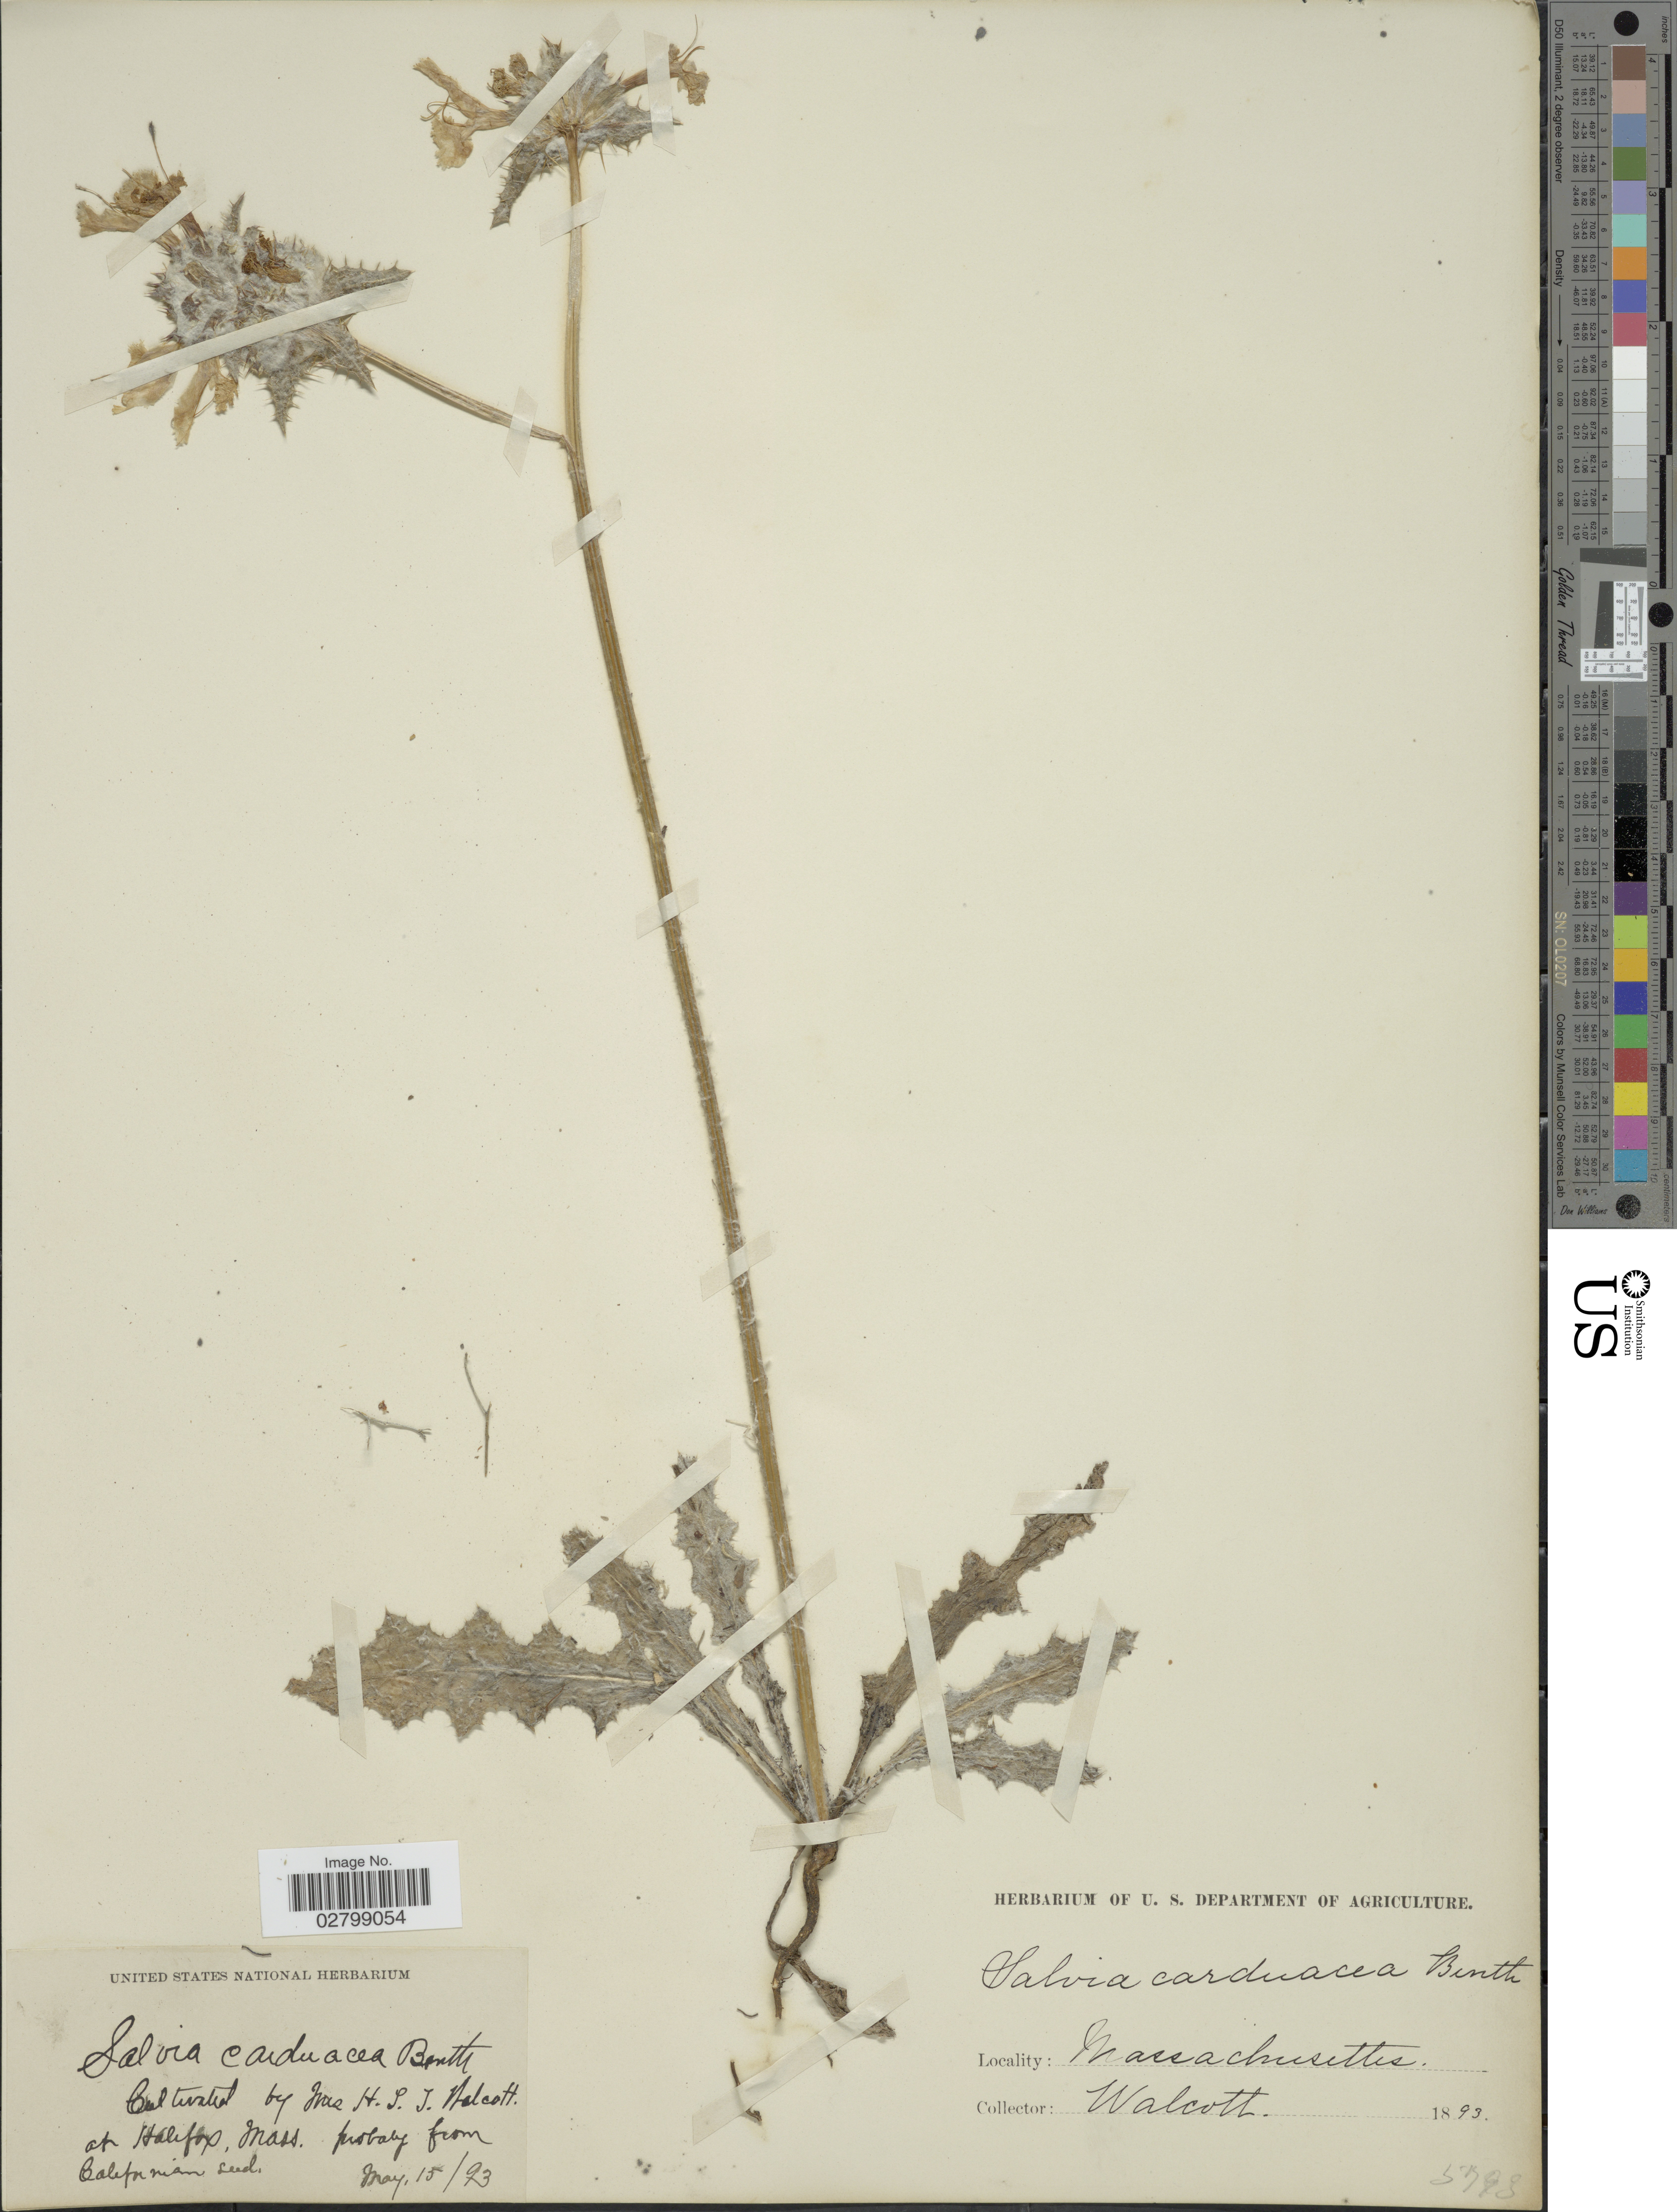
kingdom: Plantae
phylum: Tracheophyta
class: Magnoliopsida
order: Lamiales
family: Lamiaceae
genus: Salvia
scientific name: Salvia carduacea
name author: Benth.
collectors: H. Walcott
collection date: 1893-05-15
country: United States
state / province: Massachusetts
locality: At Halifax.